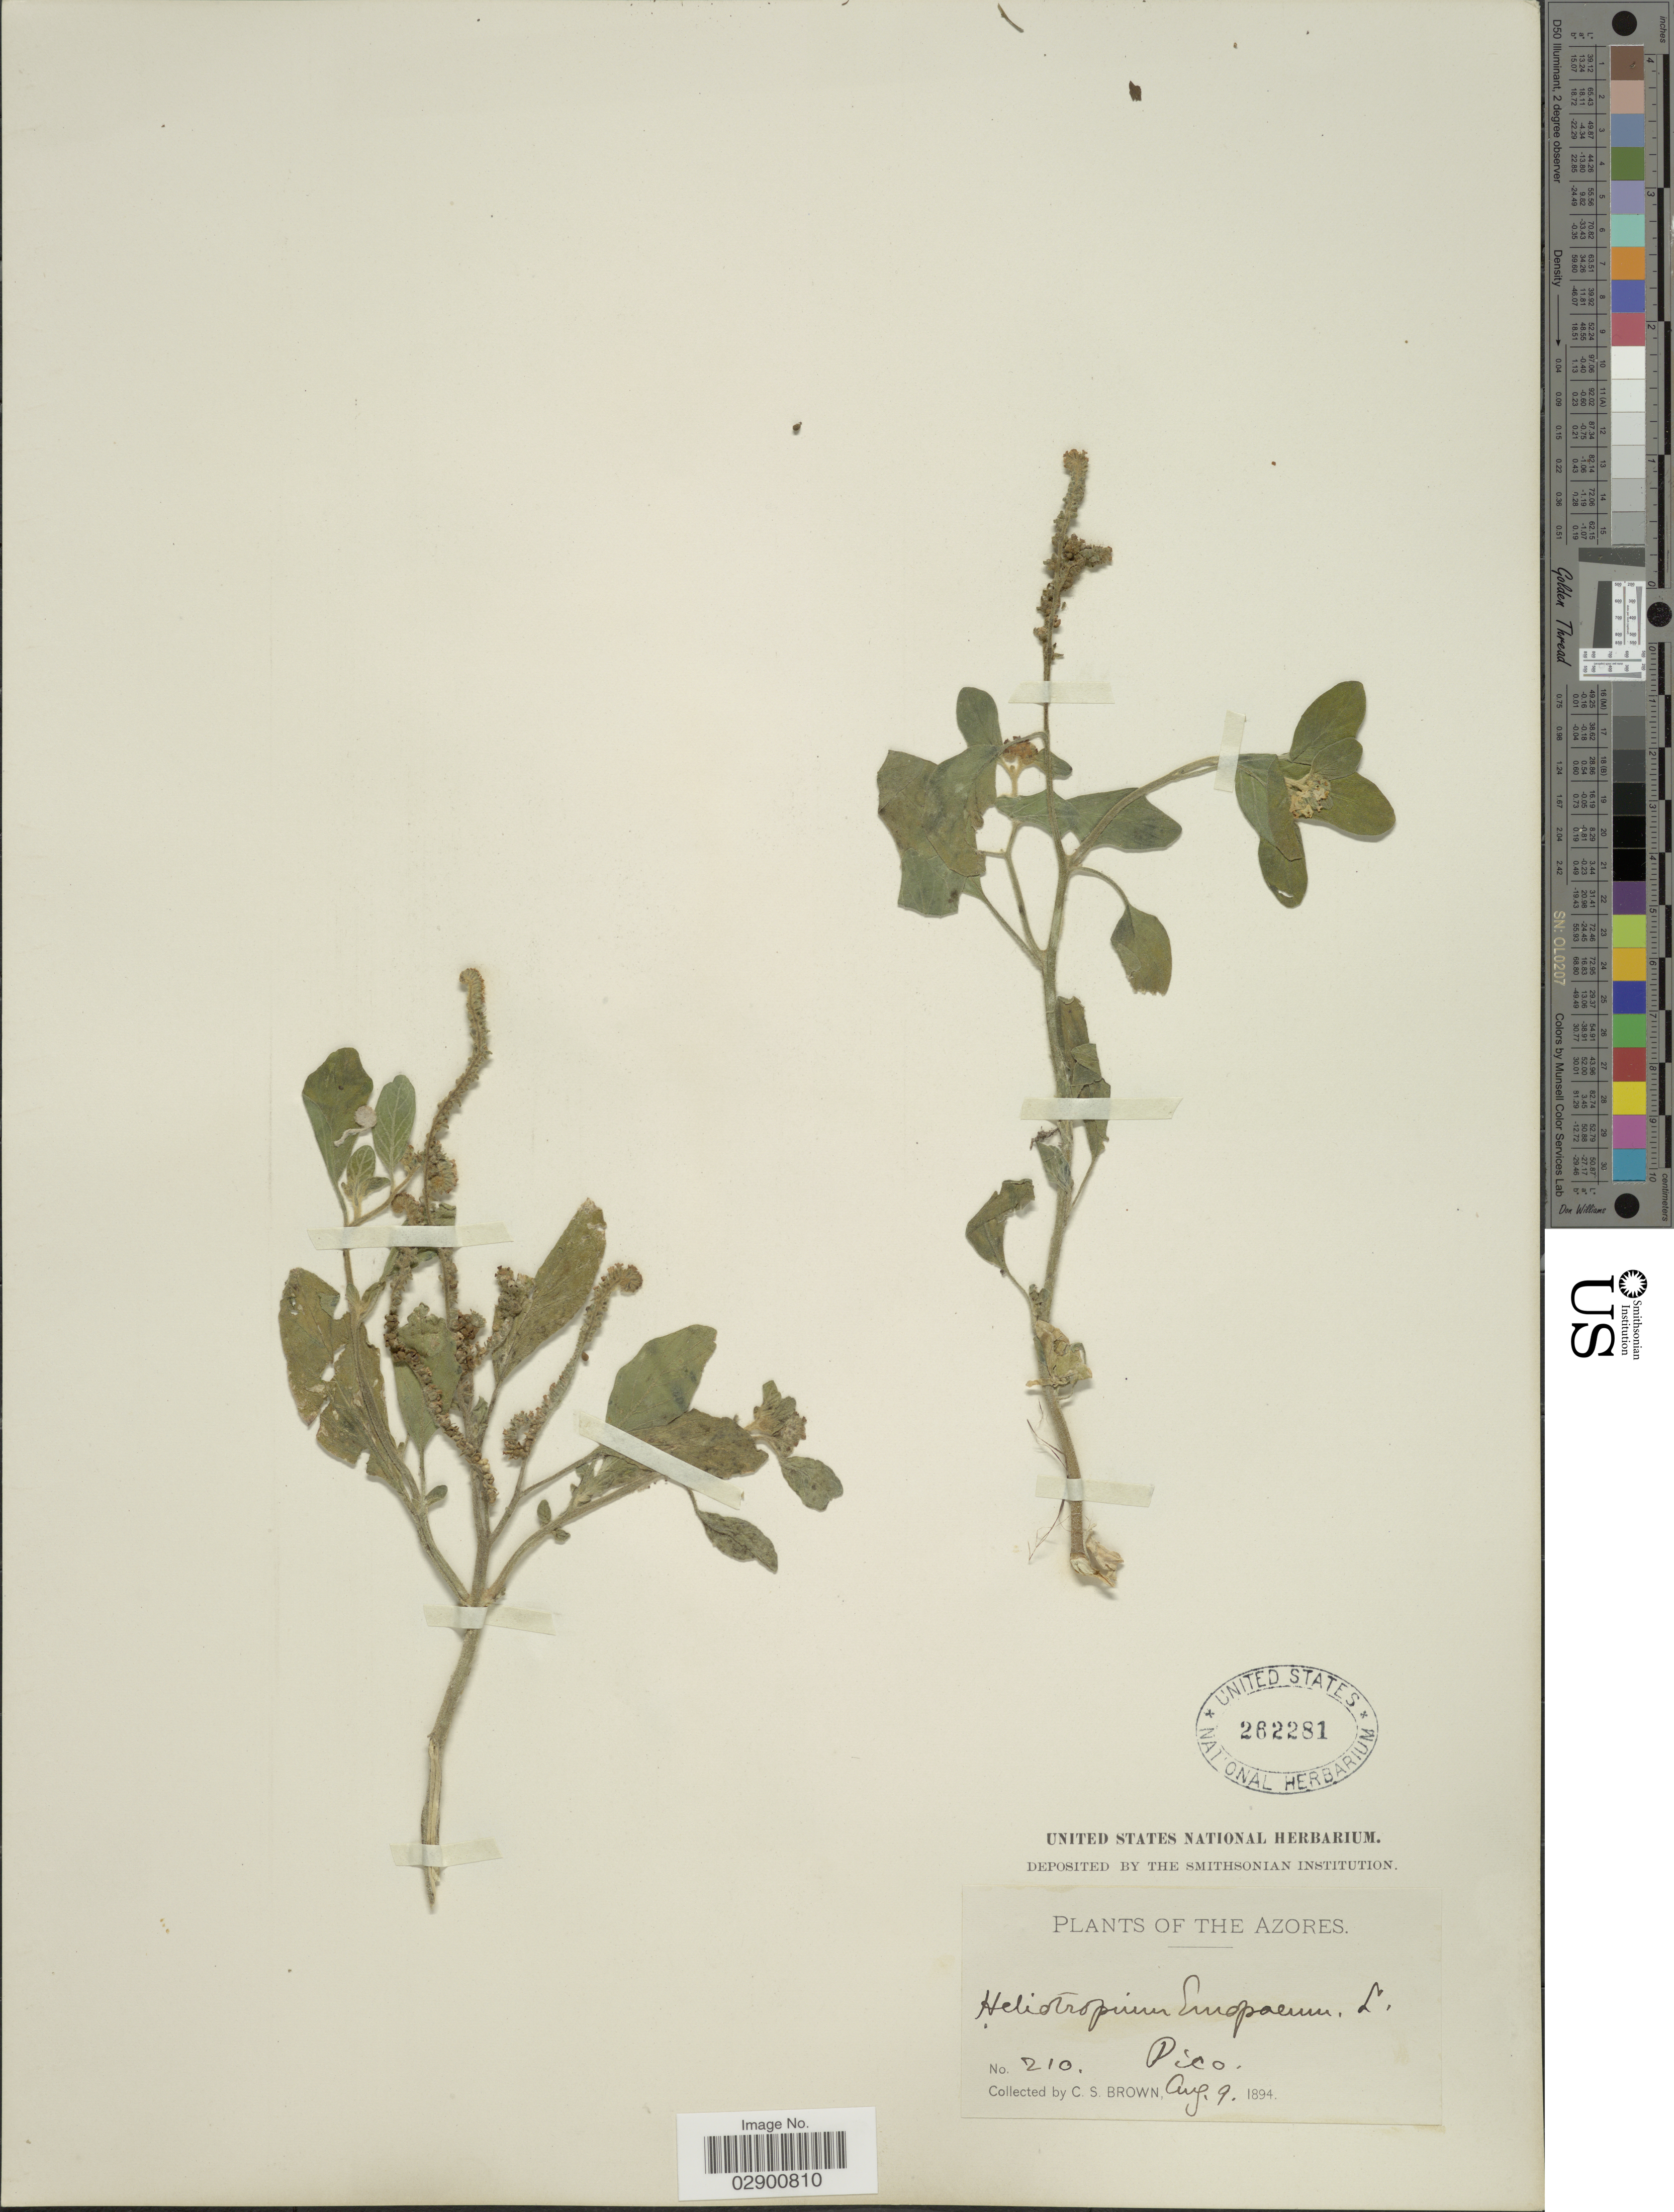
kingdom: Plantae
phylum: Tracheophyta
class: Magnoliopsida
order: Boraginales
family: Heliotropiaceae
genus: Heliotropium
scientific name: Heliotropium europaeum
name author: L.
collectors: C. S. Brown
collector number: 210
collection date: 1894-08-09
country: Portugal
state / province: Azores (Aut. Reg.)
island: Pico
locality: Pico.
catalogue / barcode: US 262281